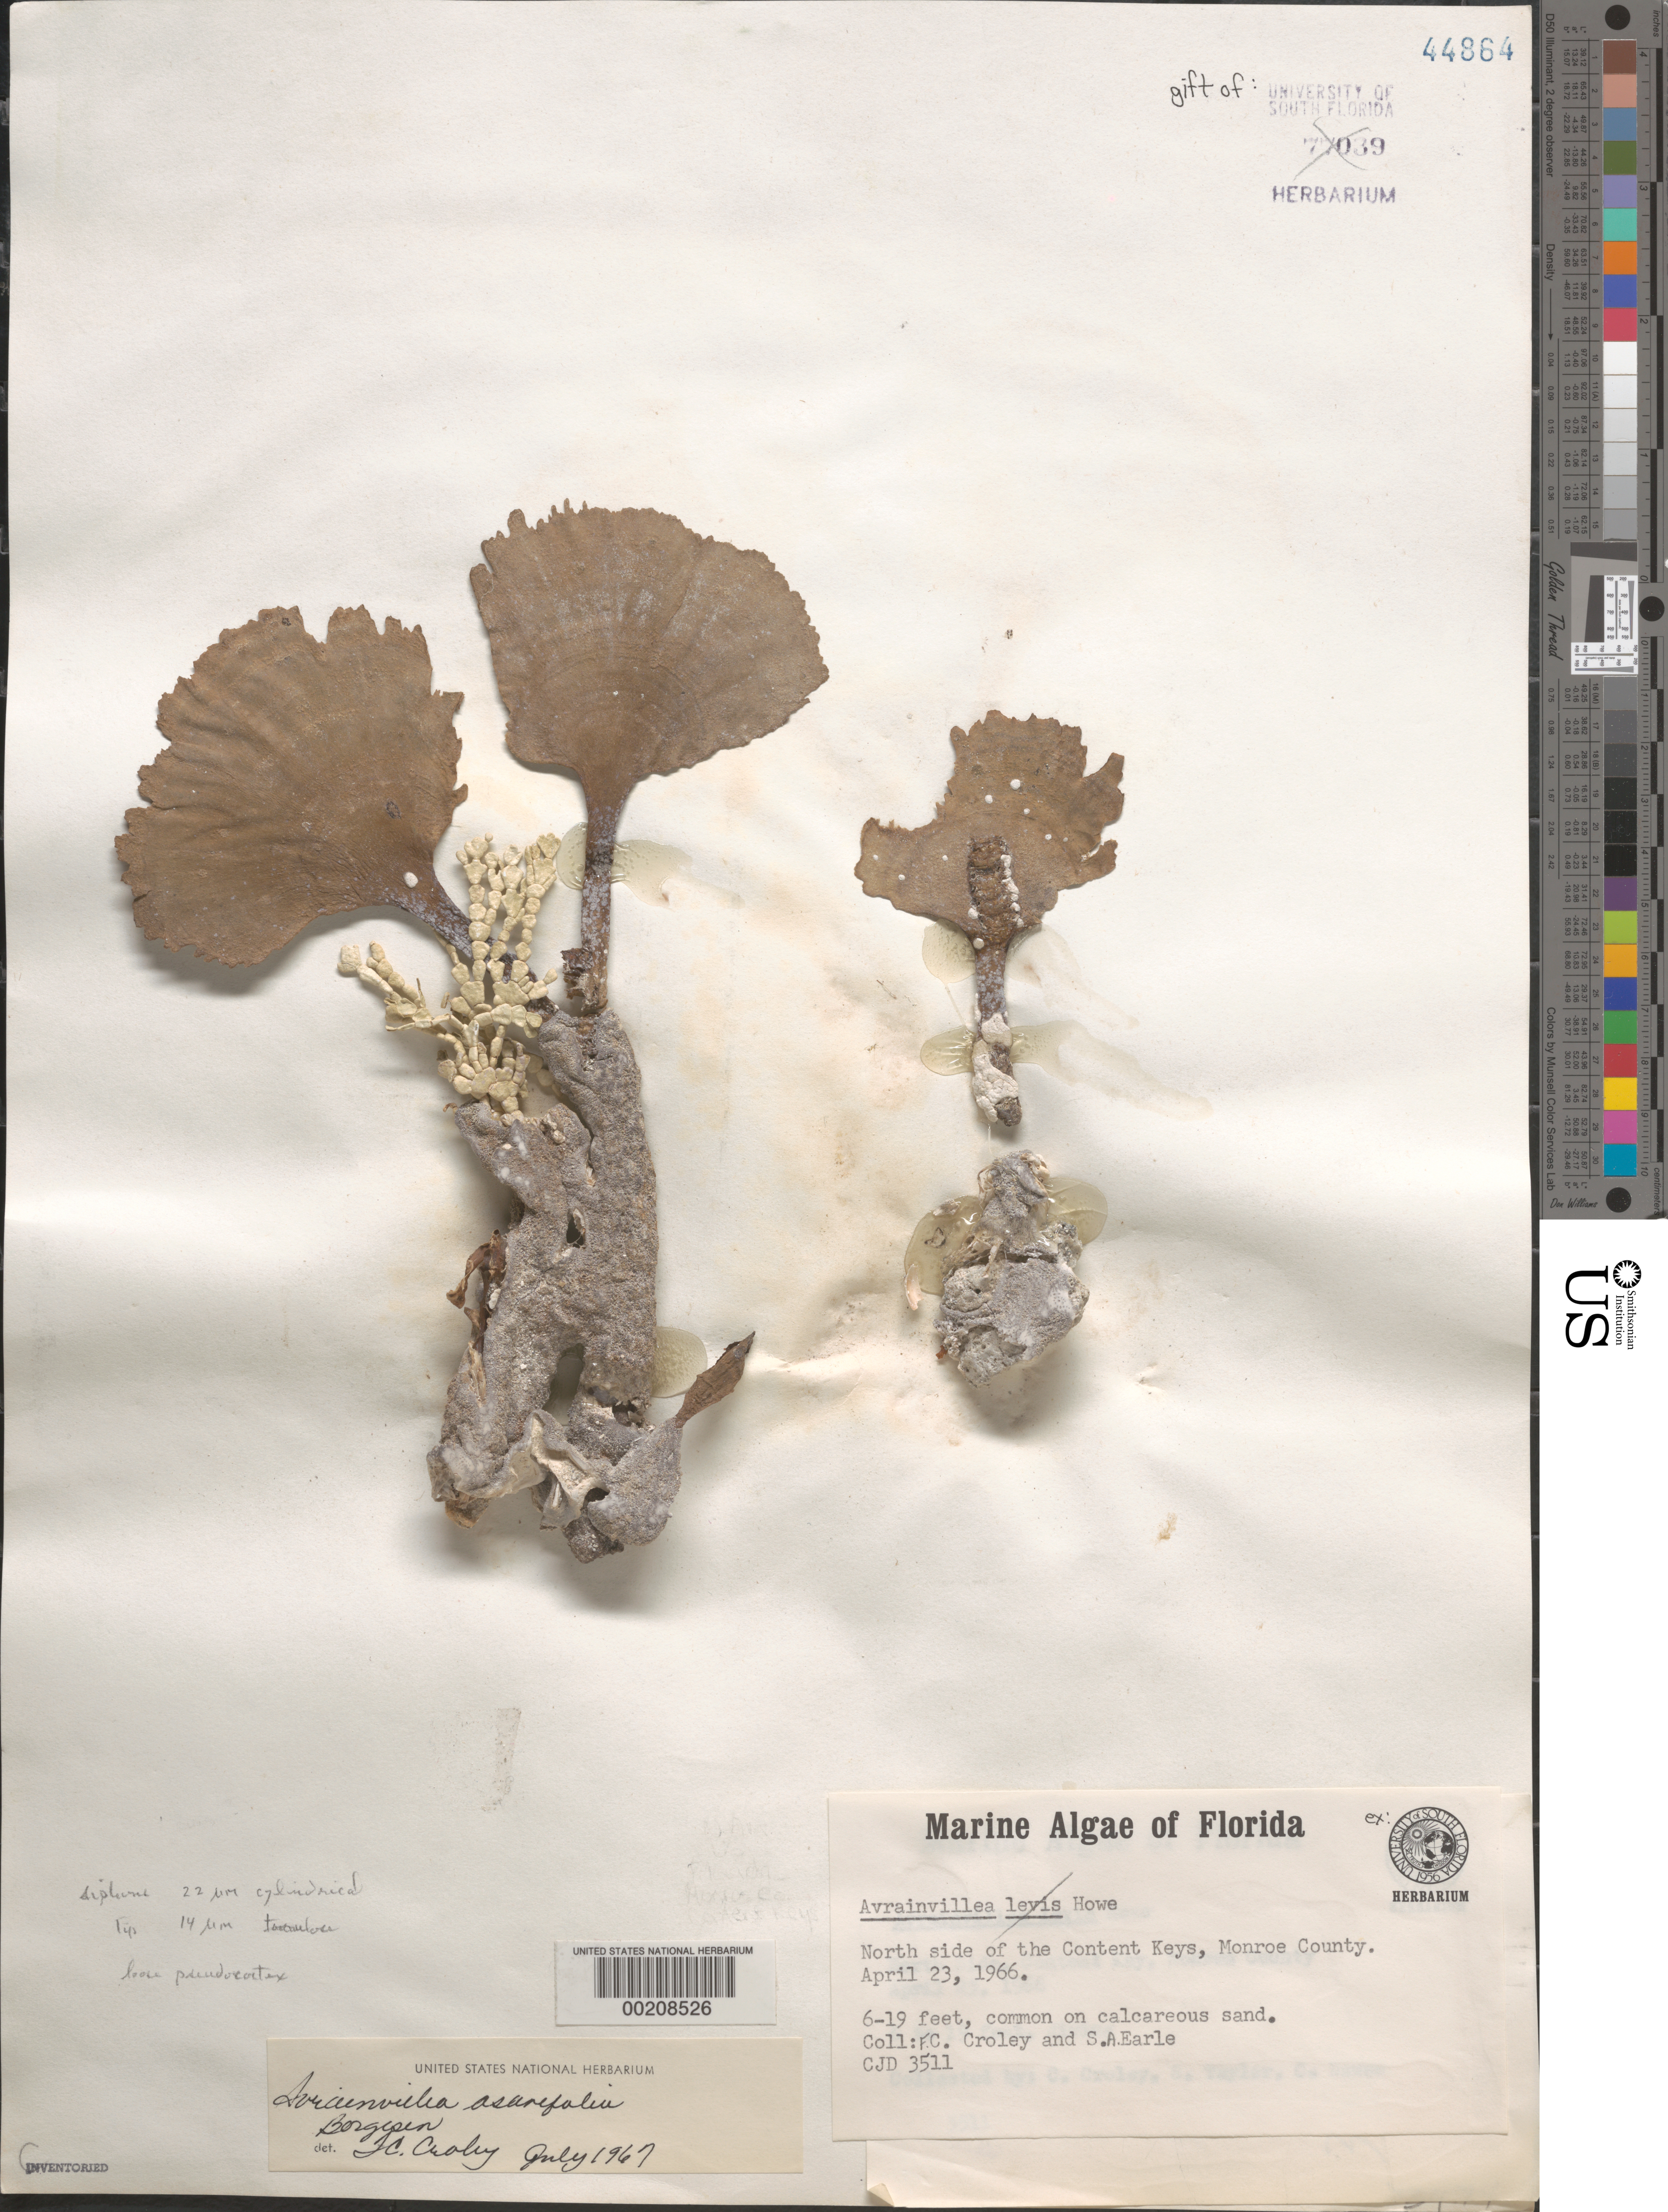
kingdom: Plantae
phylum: Chlorophyta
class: Ulvophyceae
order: Bryopsidales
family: Dichotomosiphonaceae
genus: Avrainvillea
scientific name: Avrainvillea asarifolia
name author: Børgesen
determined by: Croley, F. C.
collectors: F. C. Croley & S. A. Earle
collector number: CJD 3511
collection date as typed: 23 Apr 1966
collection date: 1966-04-23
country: United States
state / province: Florida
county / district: Monroe County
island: Content Keys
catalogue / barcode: US 44864